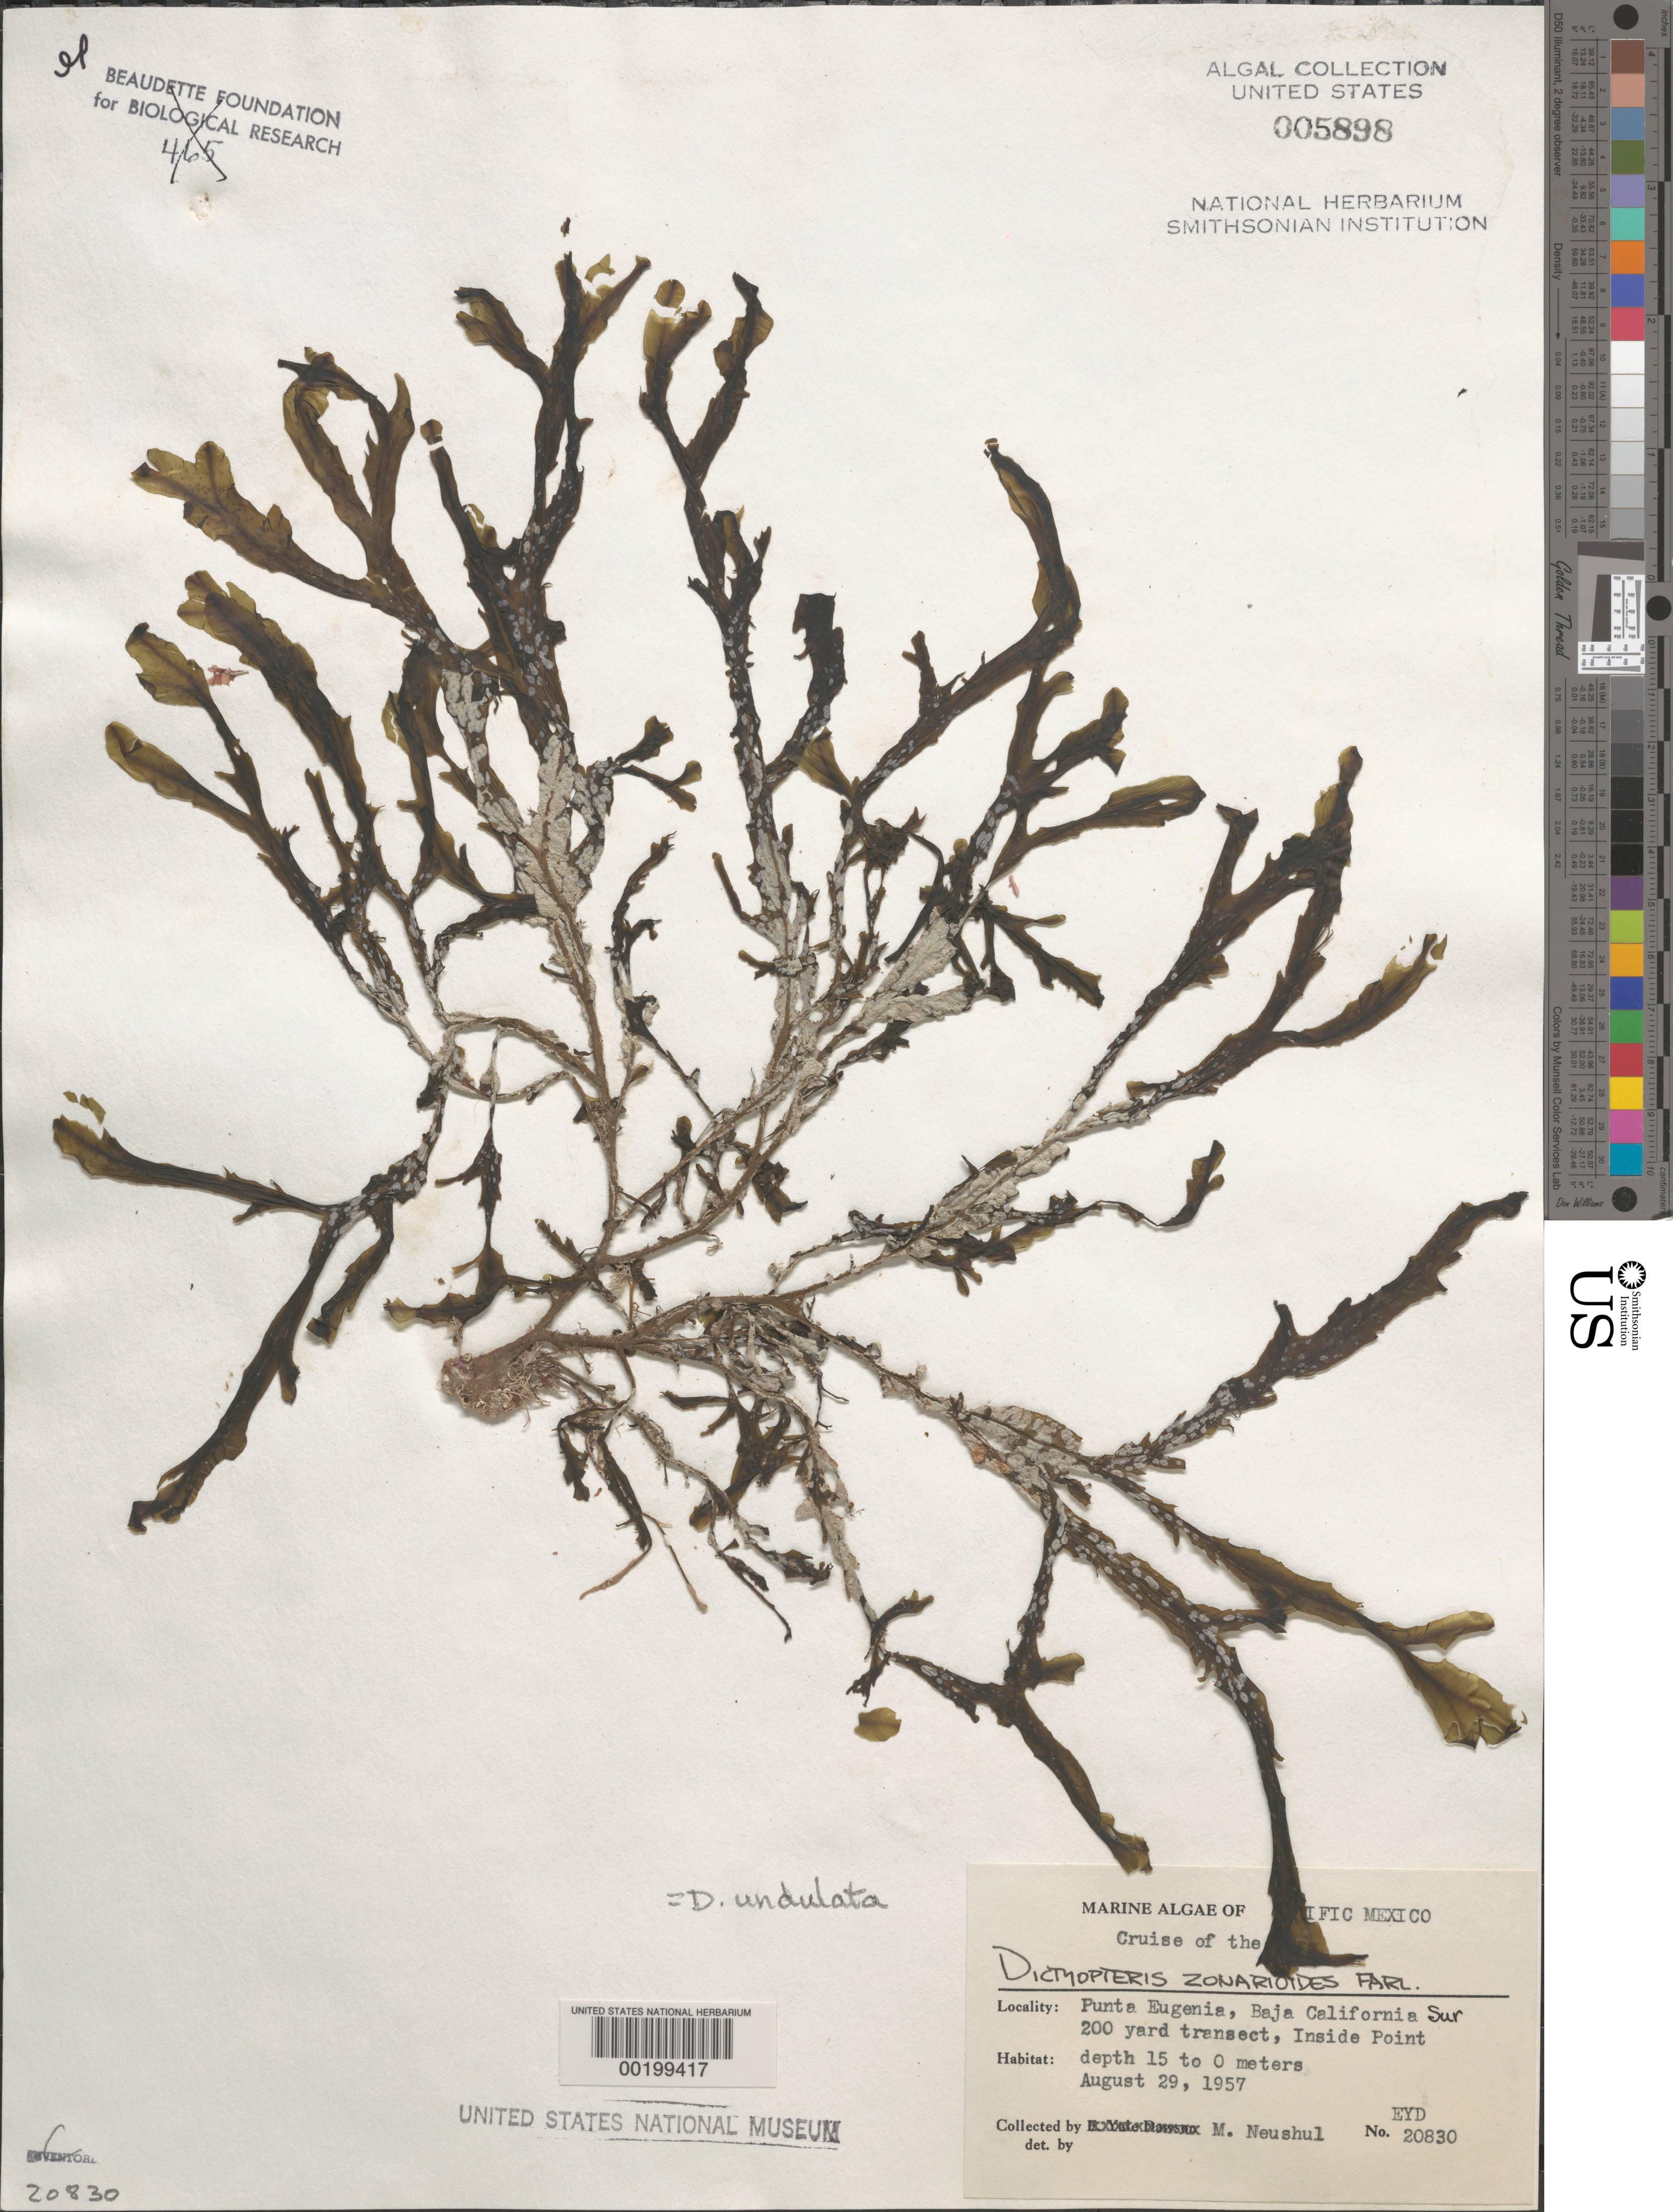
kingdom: Chromista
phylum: Ochrophyta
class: Phaeophyceae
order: Dictyotales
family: Dictyotaceae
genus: Dictyopteris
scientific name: Dictyopteris undulata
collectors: M. Neushul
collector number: EYD 20830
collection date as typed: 29 Aug 1957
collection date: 1957-08-29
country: Mexico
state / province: Baja California Sur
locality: Punta Eugenia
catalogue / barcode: US 5898